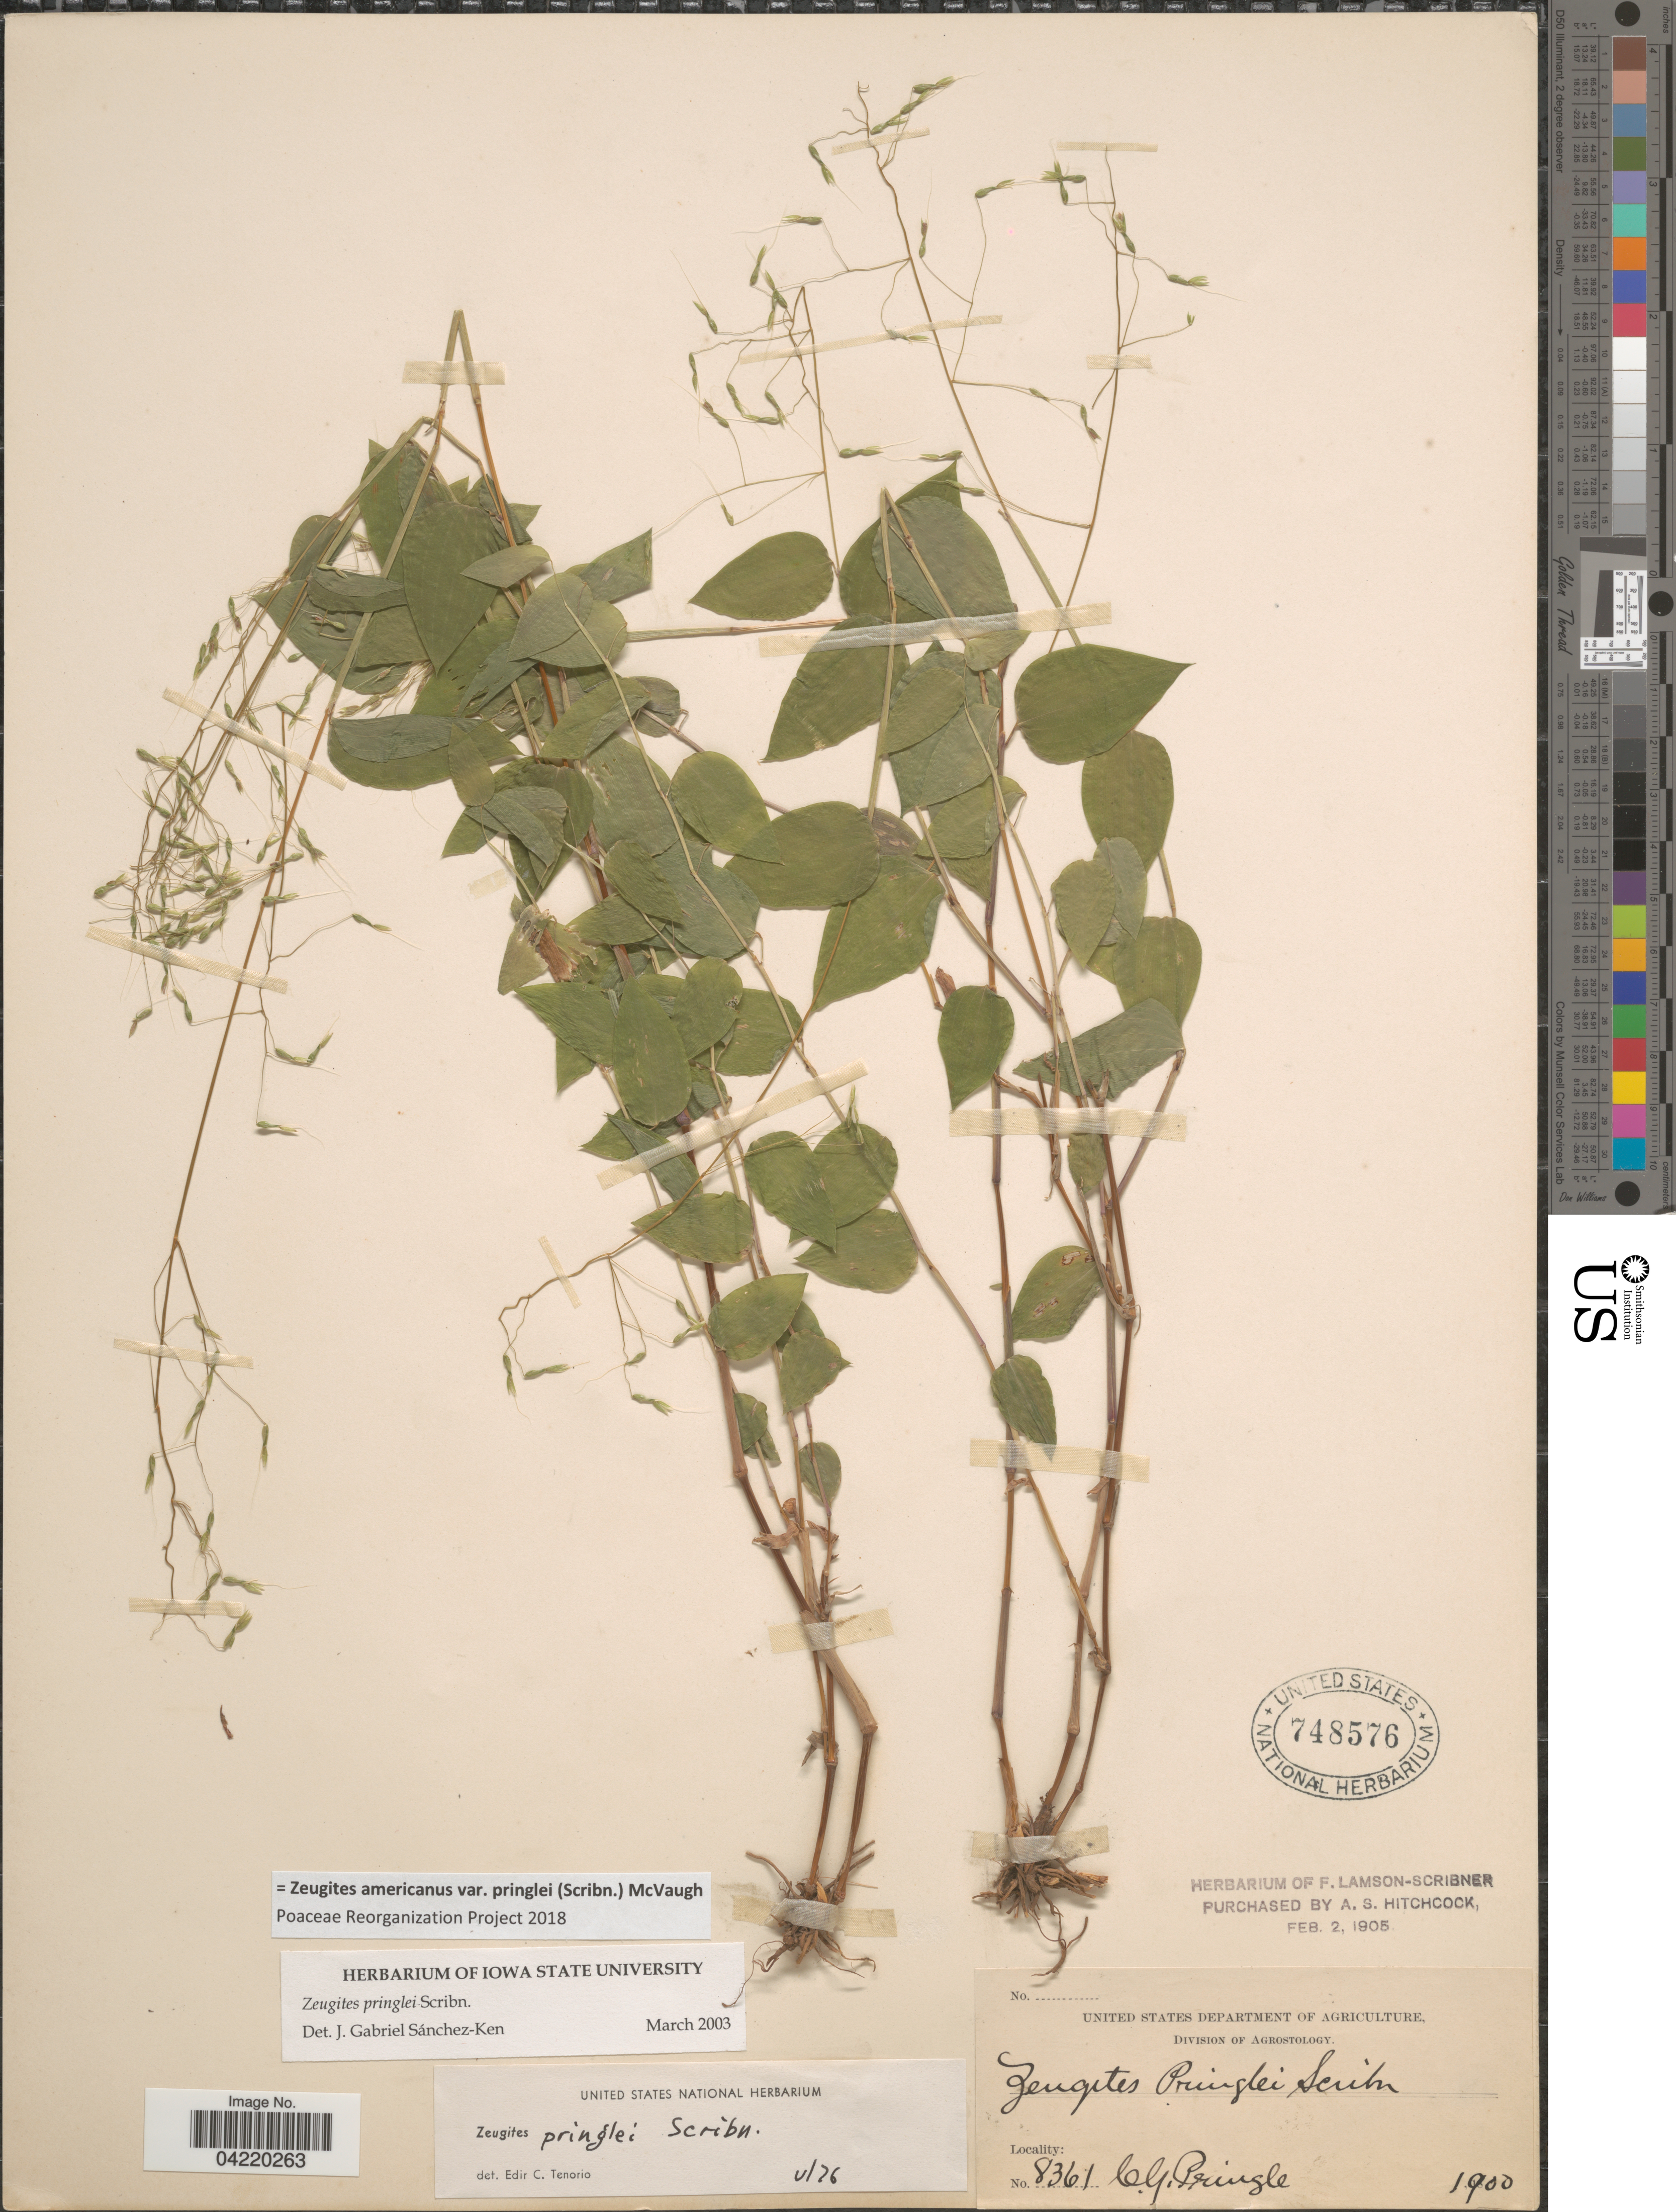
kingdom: Plantae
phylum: Tracheophyta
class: Liliopsida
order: Poales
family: Poaceae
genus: Zeugites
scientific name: Zeugites americanus var. pringlei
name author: (Scribn.) McVaugh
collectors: C. G. Pringle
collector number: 8361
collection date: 1900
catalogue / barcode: US 748576